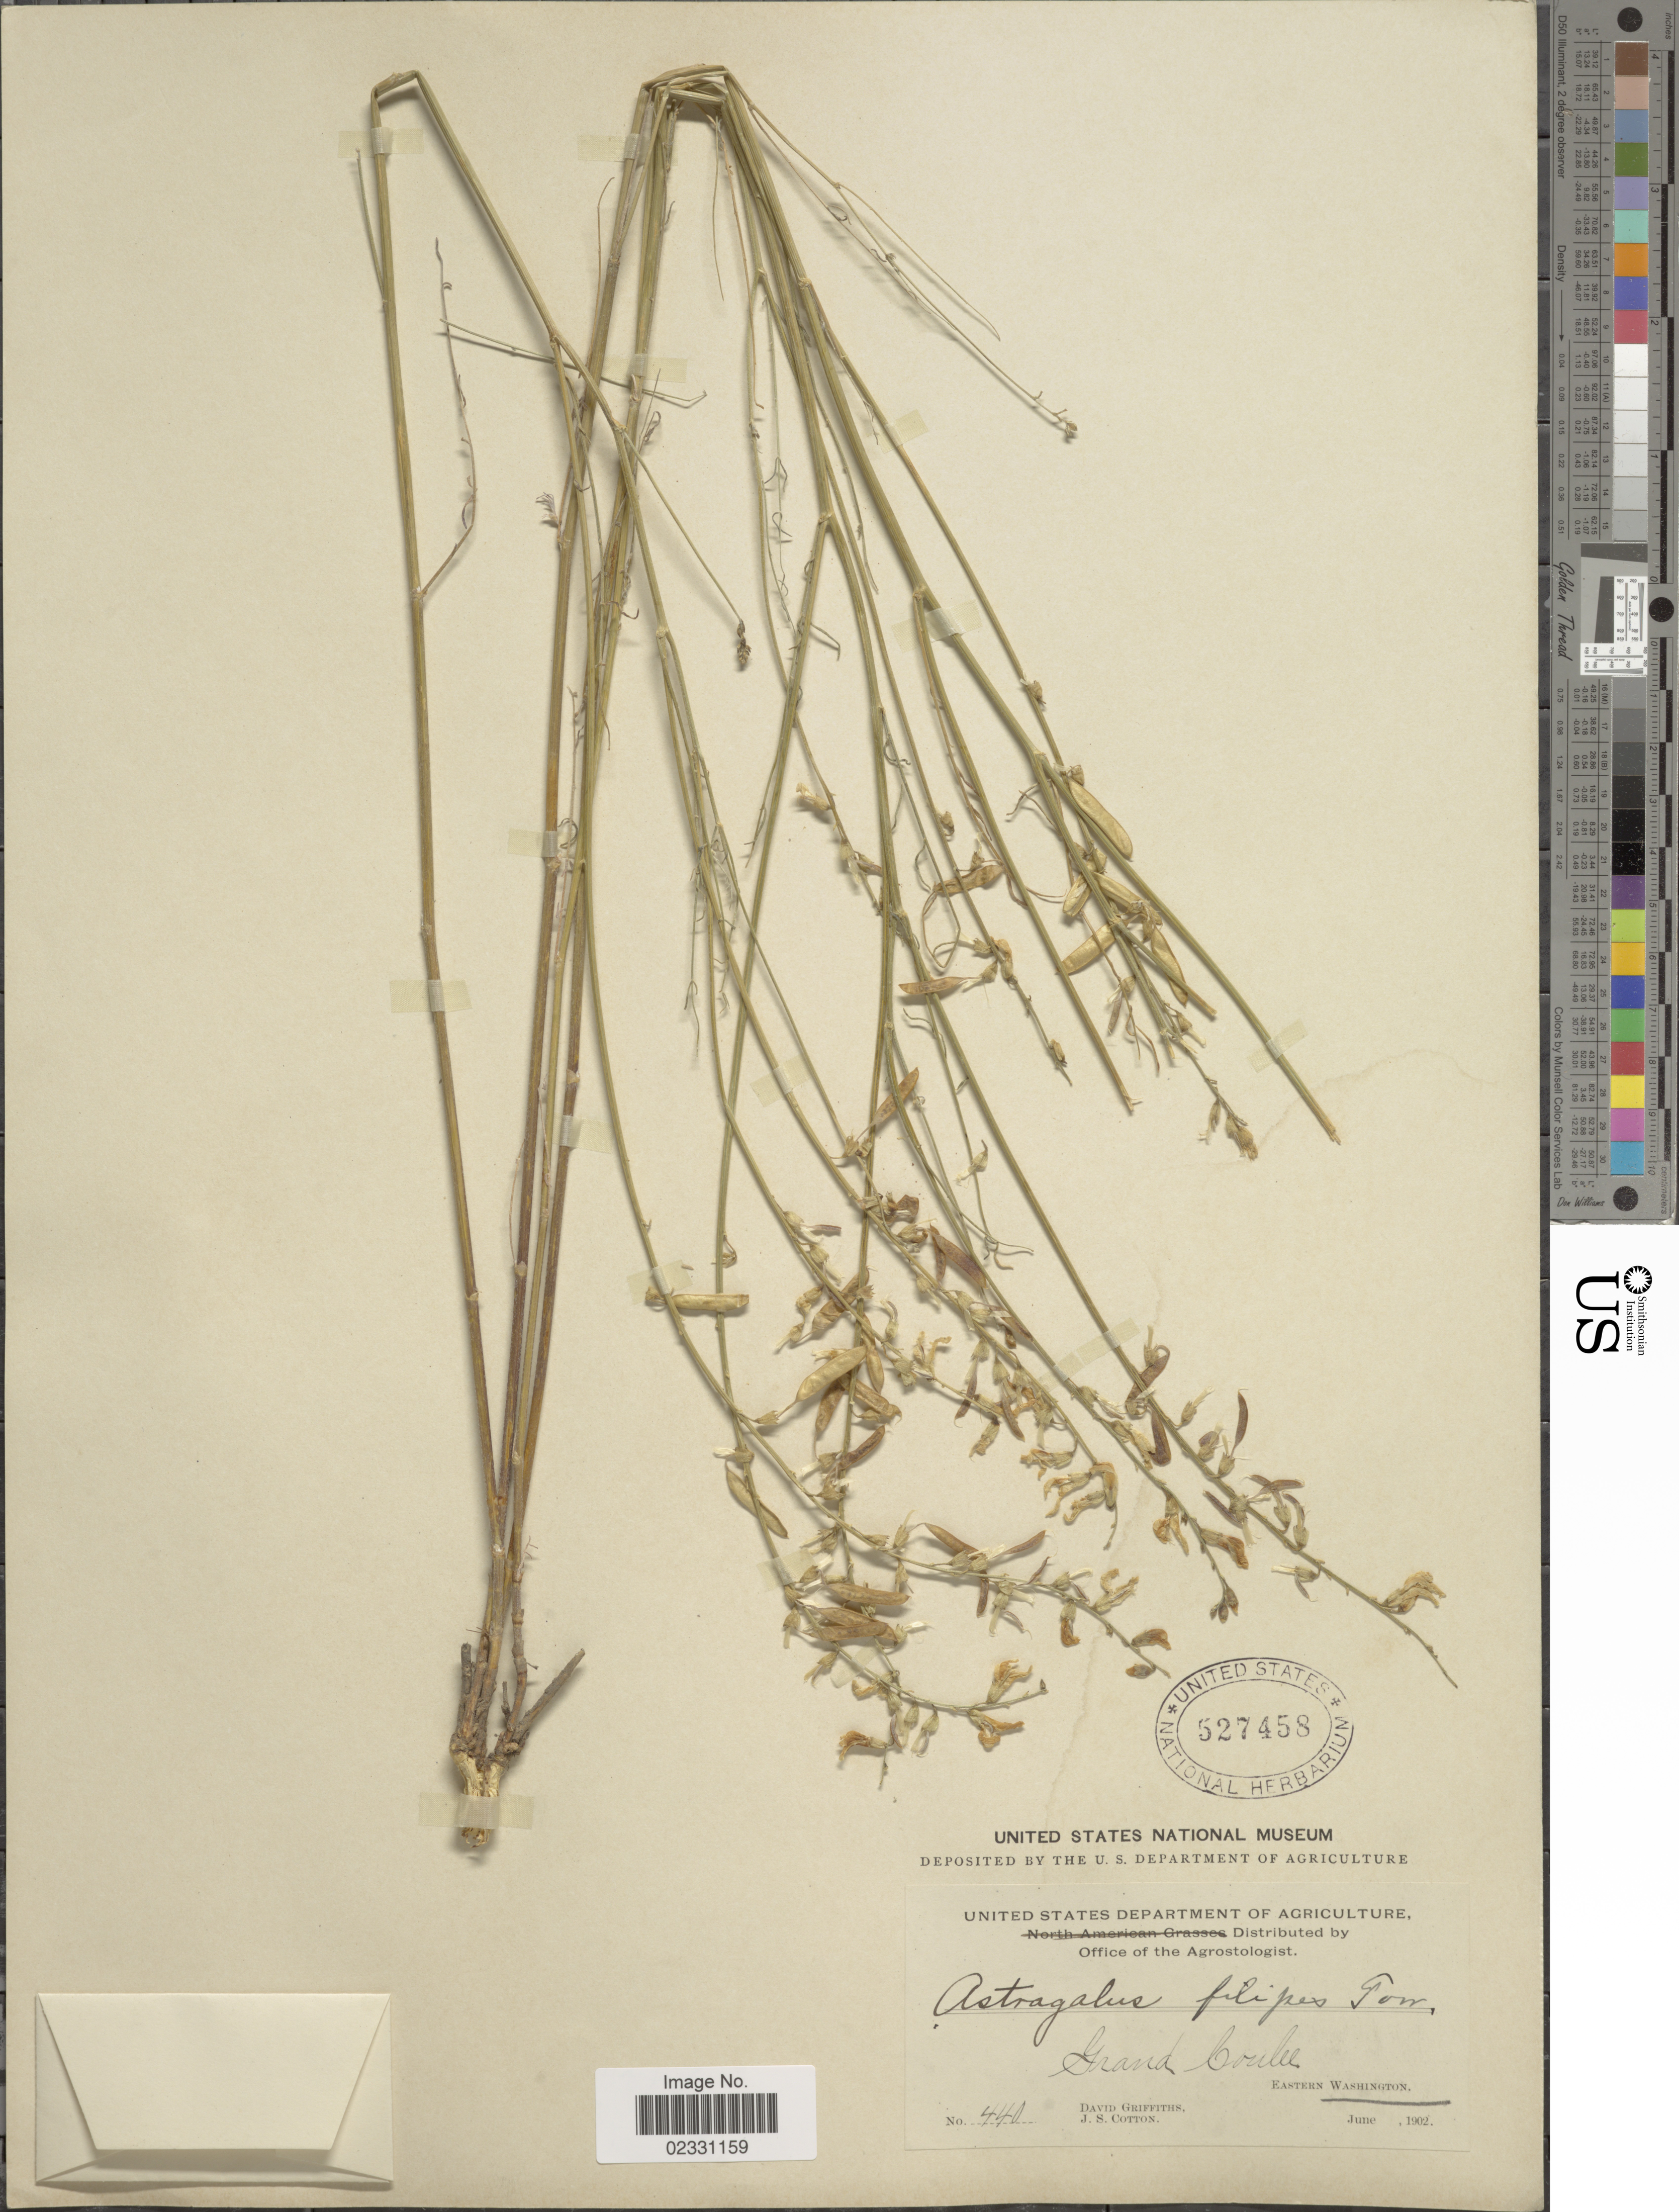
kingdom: Plantae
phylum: Tracheophyta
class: Magnoliopsida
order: Fabales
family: Fabaceae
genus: Astragalus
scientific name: Astragalus filipes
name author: A. Gray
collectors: D. Griffiths & J. S. Cotton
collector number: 440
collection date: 1902-06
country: United States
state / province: Washington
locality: Grand Coulee. Eastern Washington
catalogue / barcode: US 527458